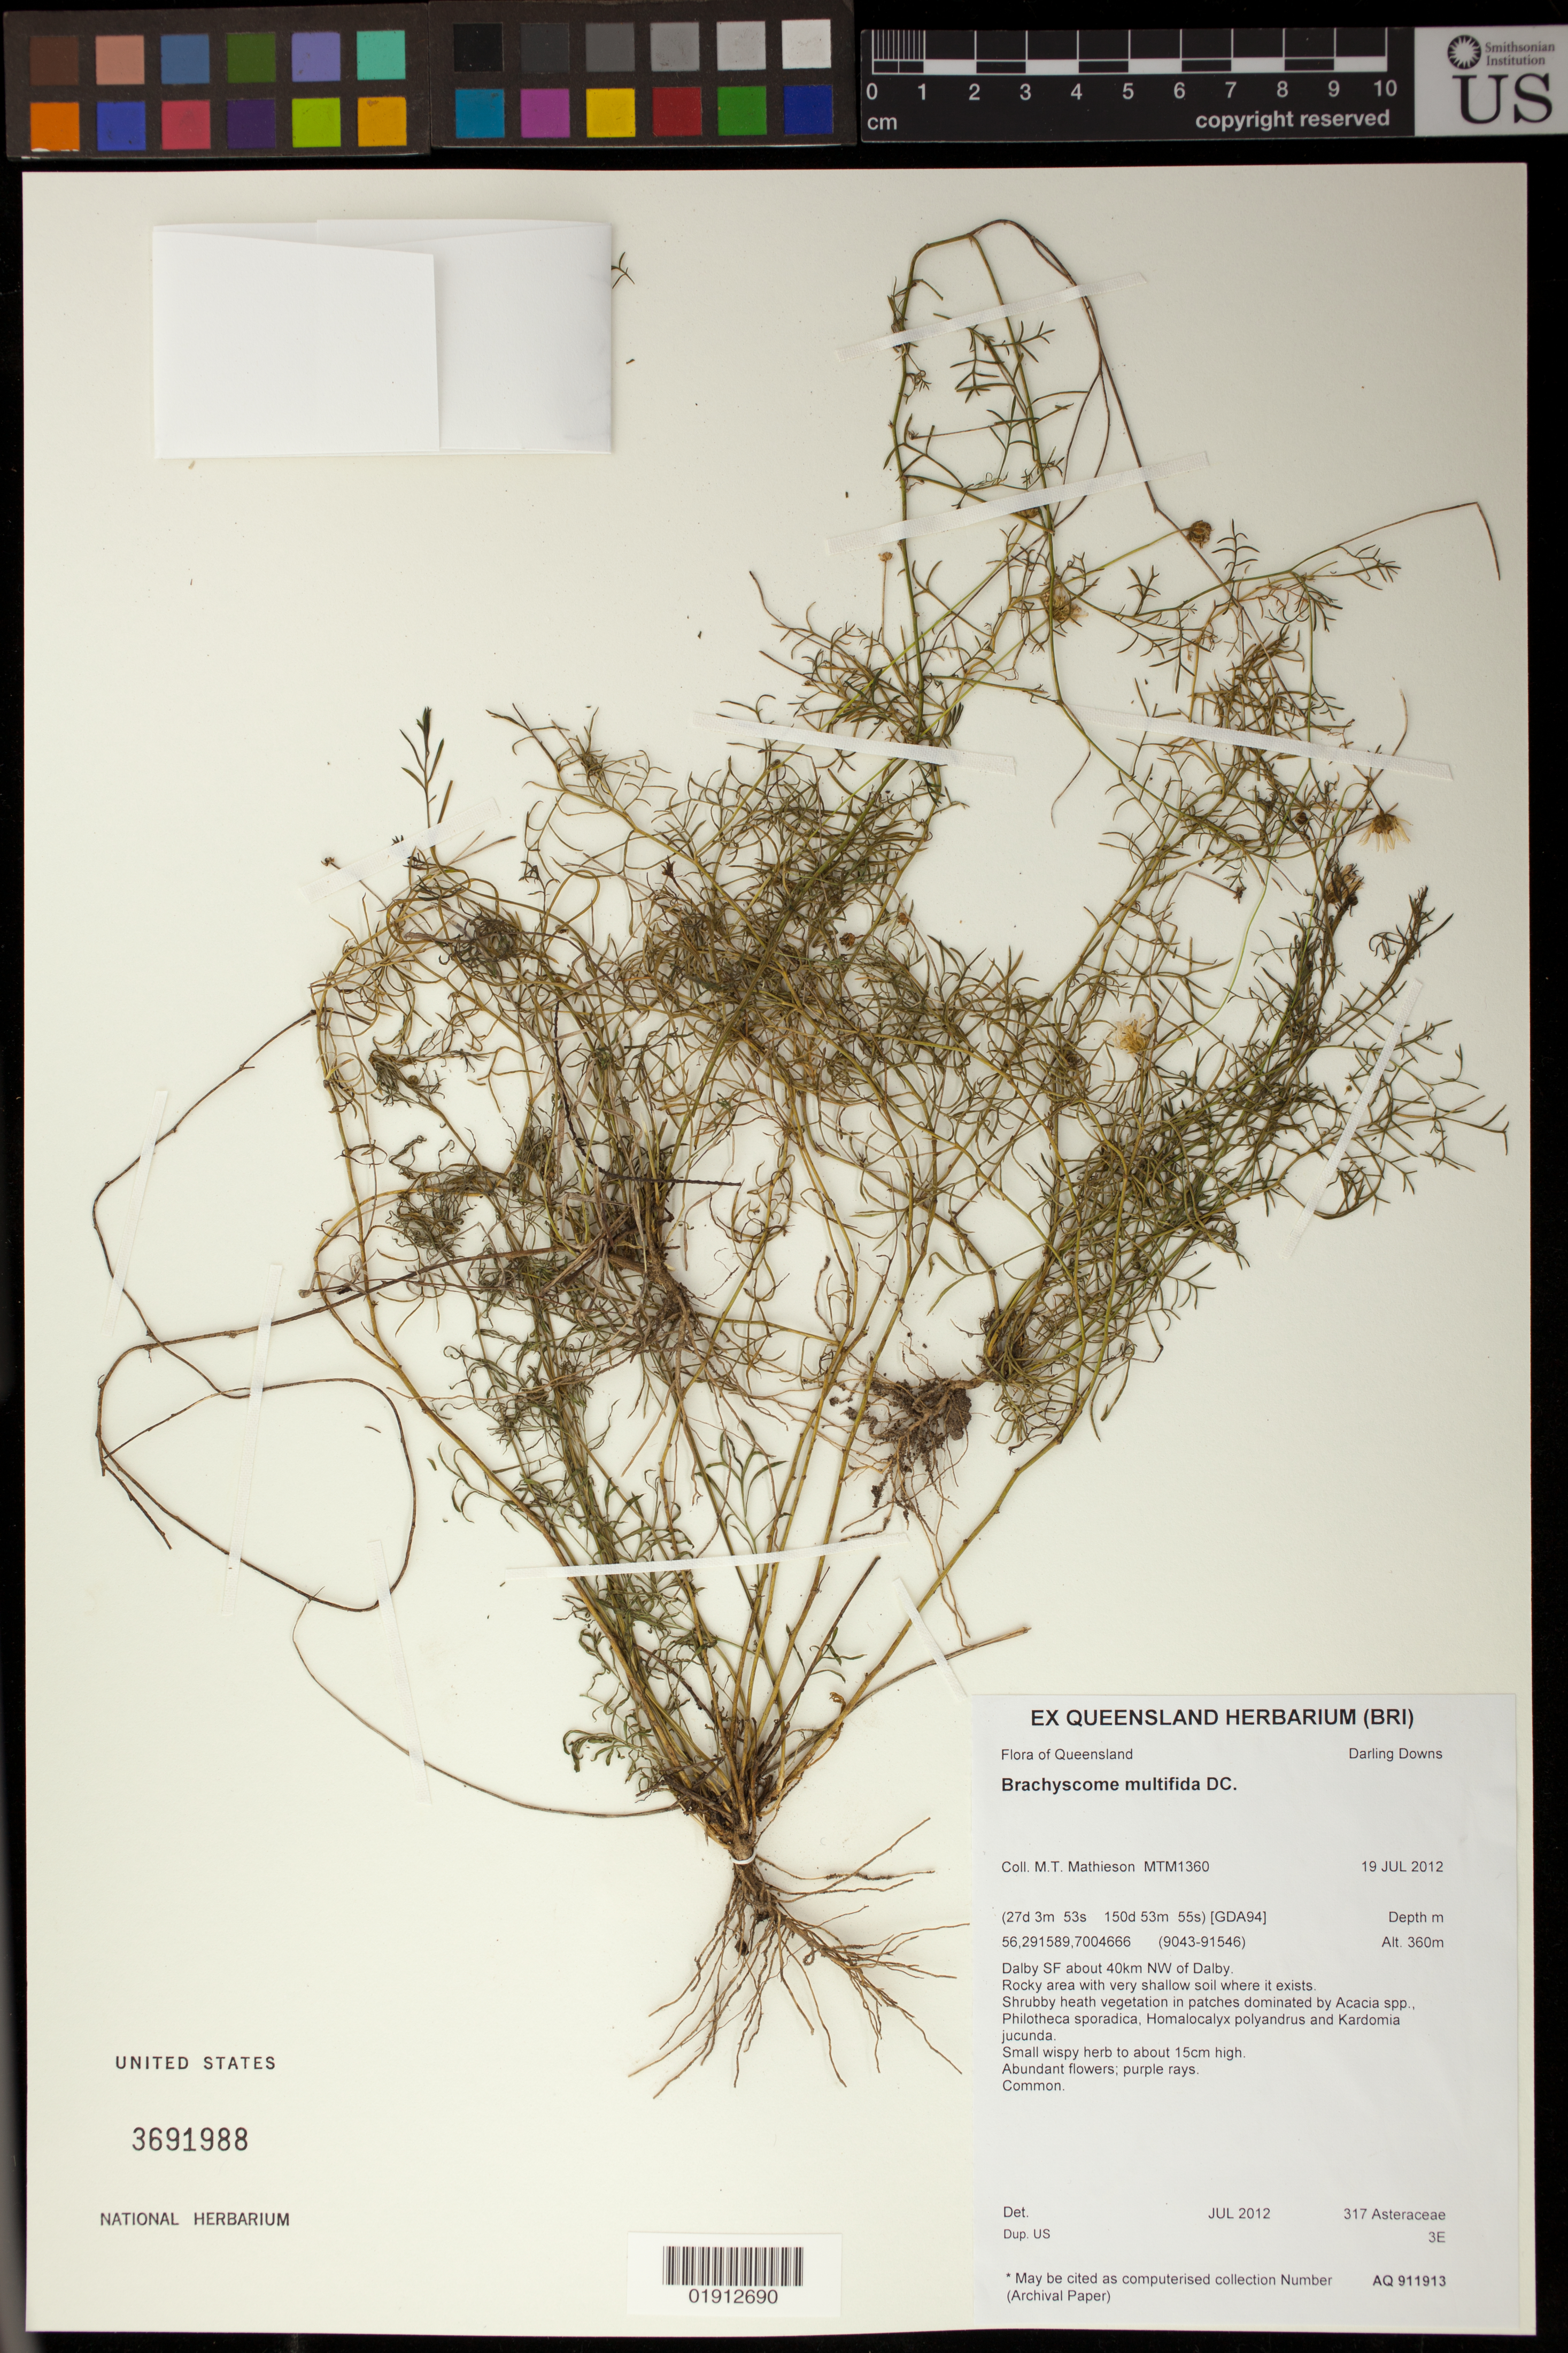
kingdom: Plantae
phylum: Tracheophyta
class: Magnoliopsida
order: Asterales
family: Asteraceae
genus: Brachyscome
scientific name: Brachyscome multifida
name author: DC.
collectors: M. T. Mathieson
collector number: MTM1360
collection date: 2012-07-19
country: Australia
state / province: Queensland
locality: Darling Downs, Dalby SF about 40km NW of Dalby.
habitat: Rocky area with very shallow soil where it exists.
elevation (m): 360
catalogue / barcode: US 3691988